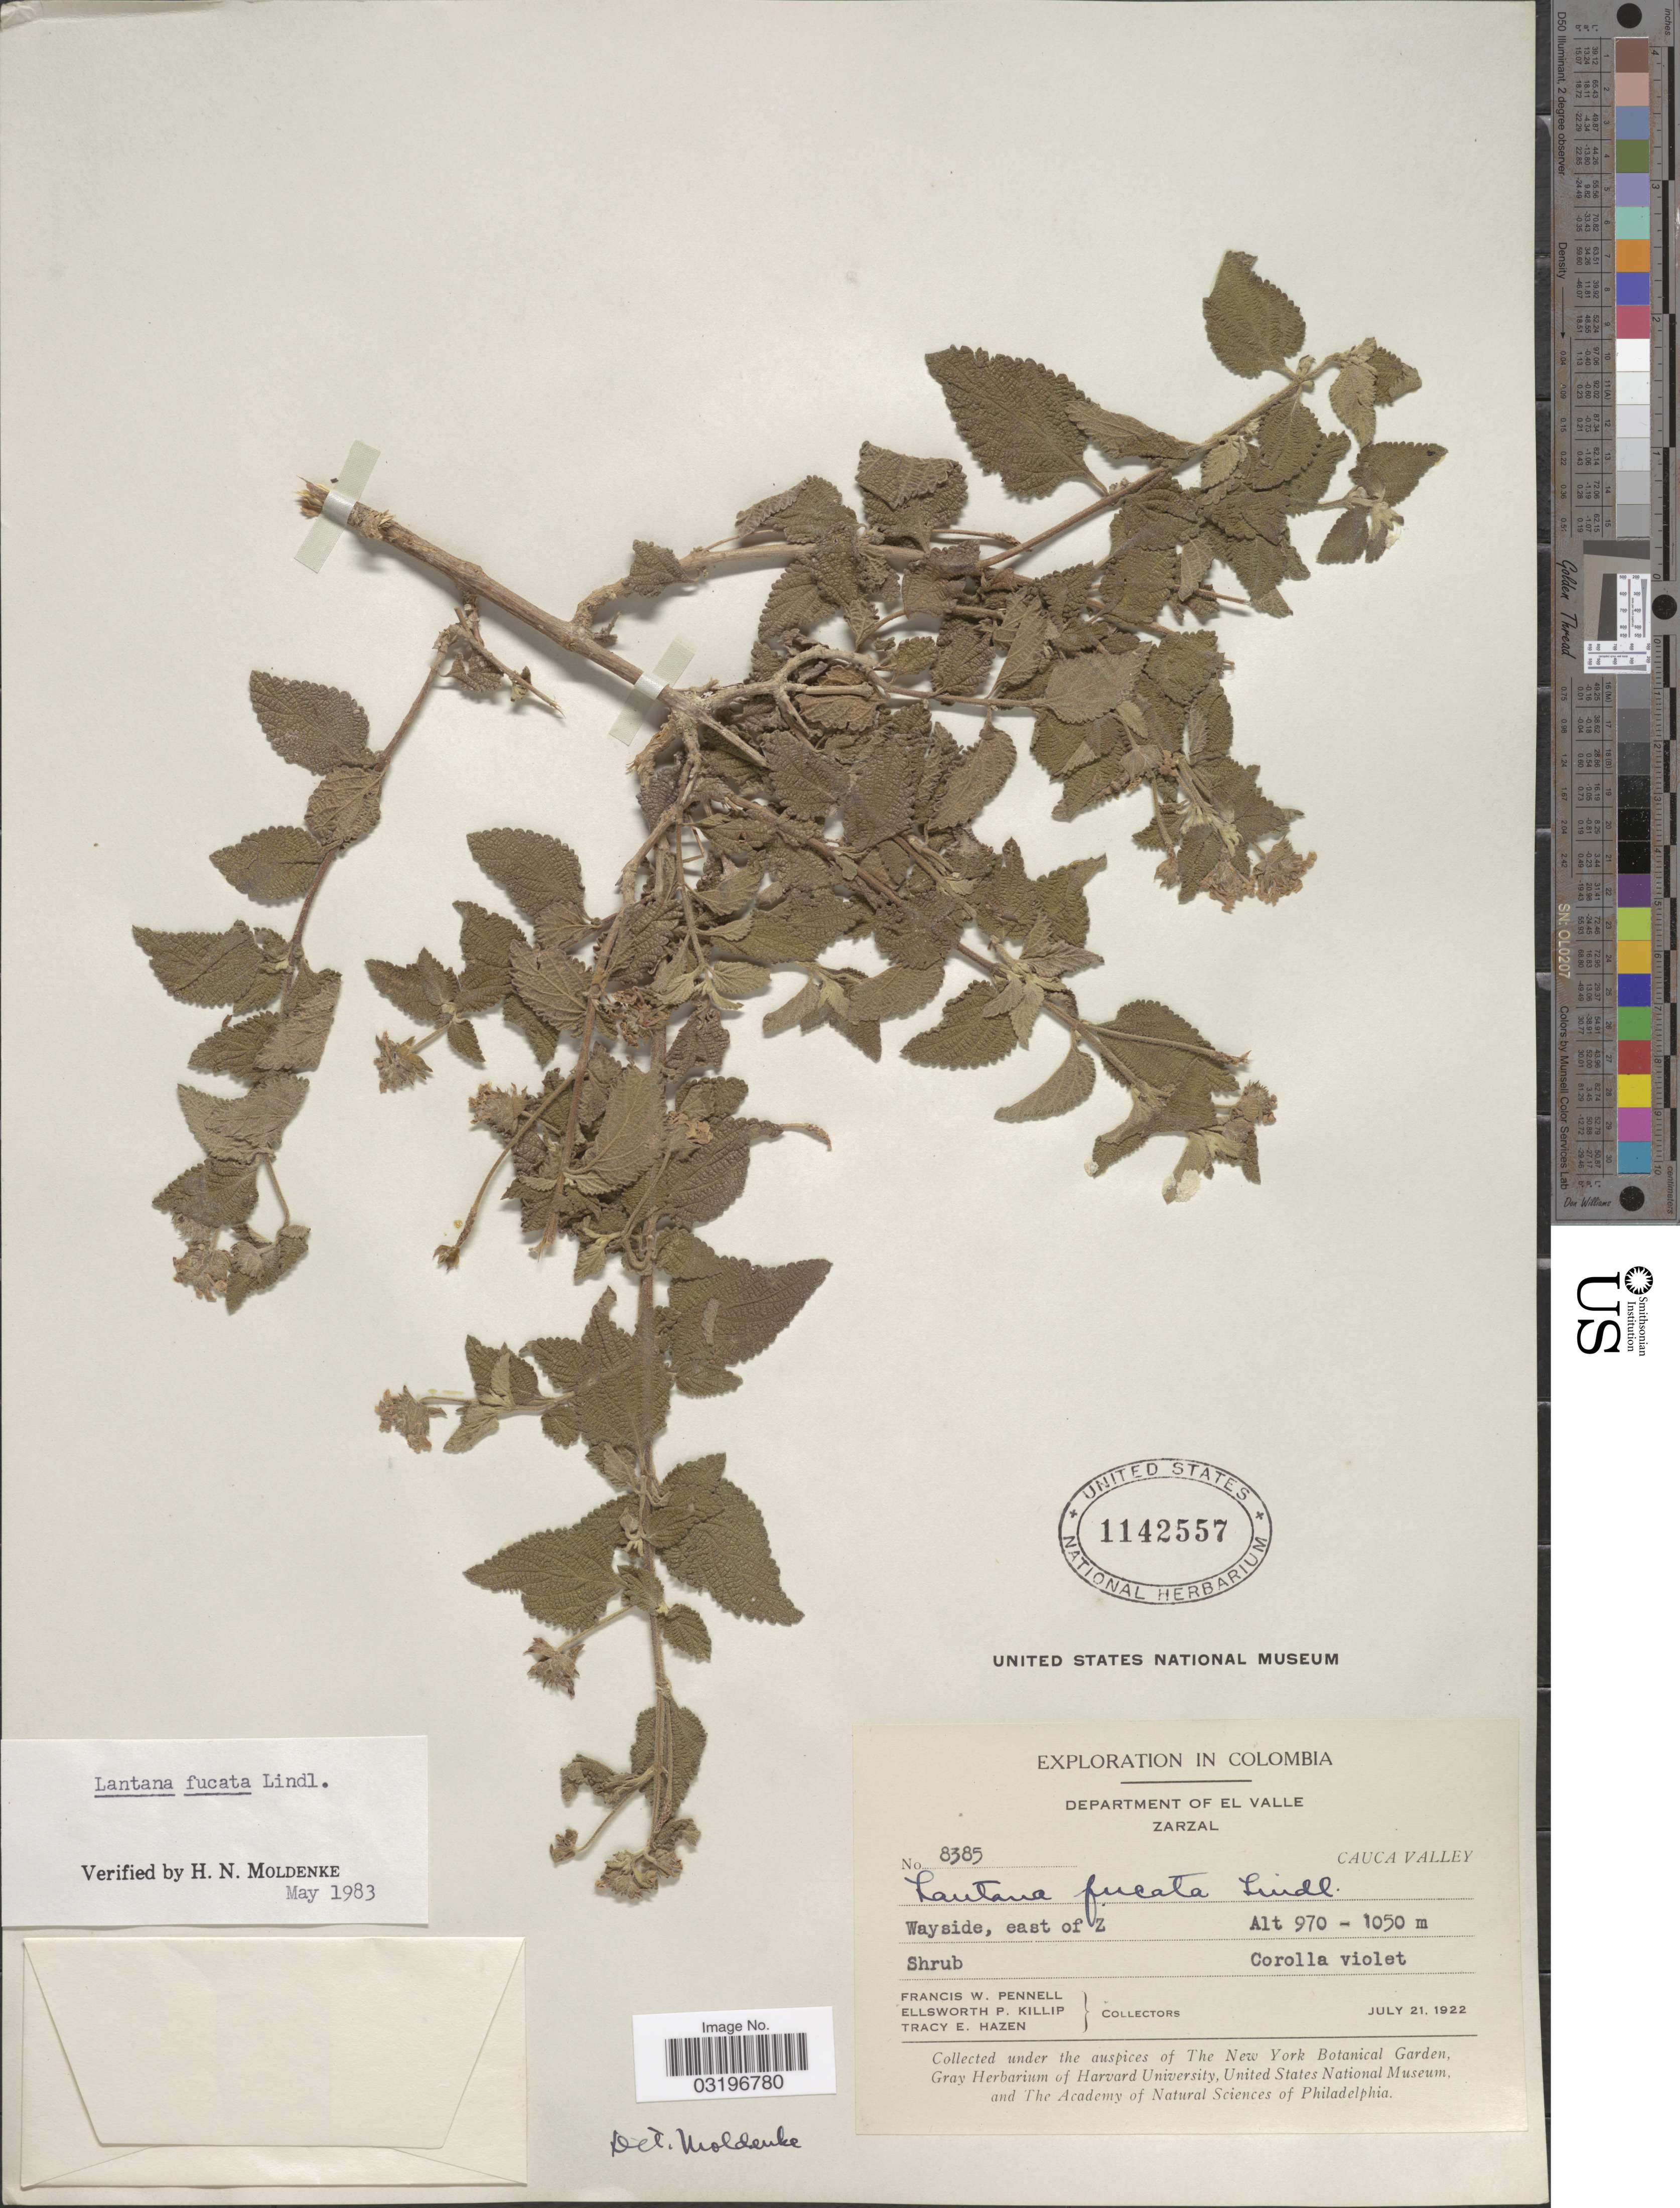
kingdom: Plantae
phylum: Tracheophyta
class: Magnoliopsida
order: Lamiales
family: Verbenaceae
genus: Lantana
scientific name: Lantana fucata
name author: Lindl.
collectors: F. W. Pennell, E. P. Killip & T. E. Hazen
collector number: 8385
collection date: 1922-07-21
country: Colombia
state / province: Valle del Cauca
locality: Departamento of El Valle. Zarzal, Cauca Valley. Wayside, east of Z.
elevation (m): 970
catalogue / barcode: US 1142557